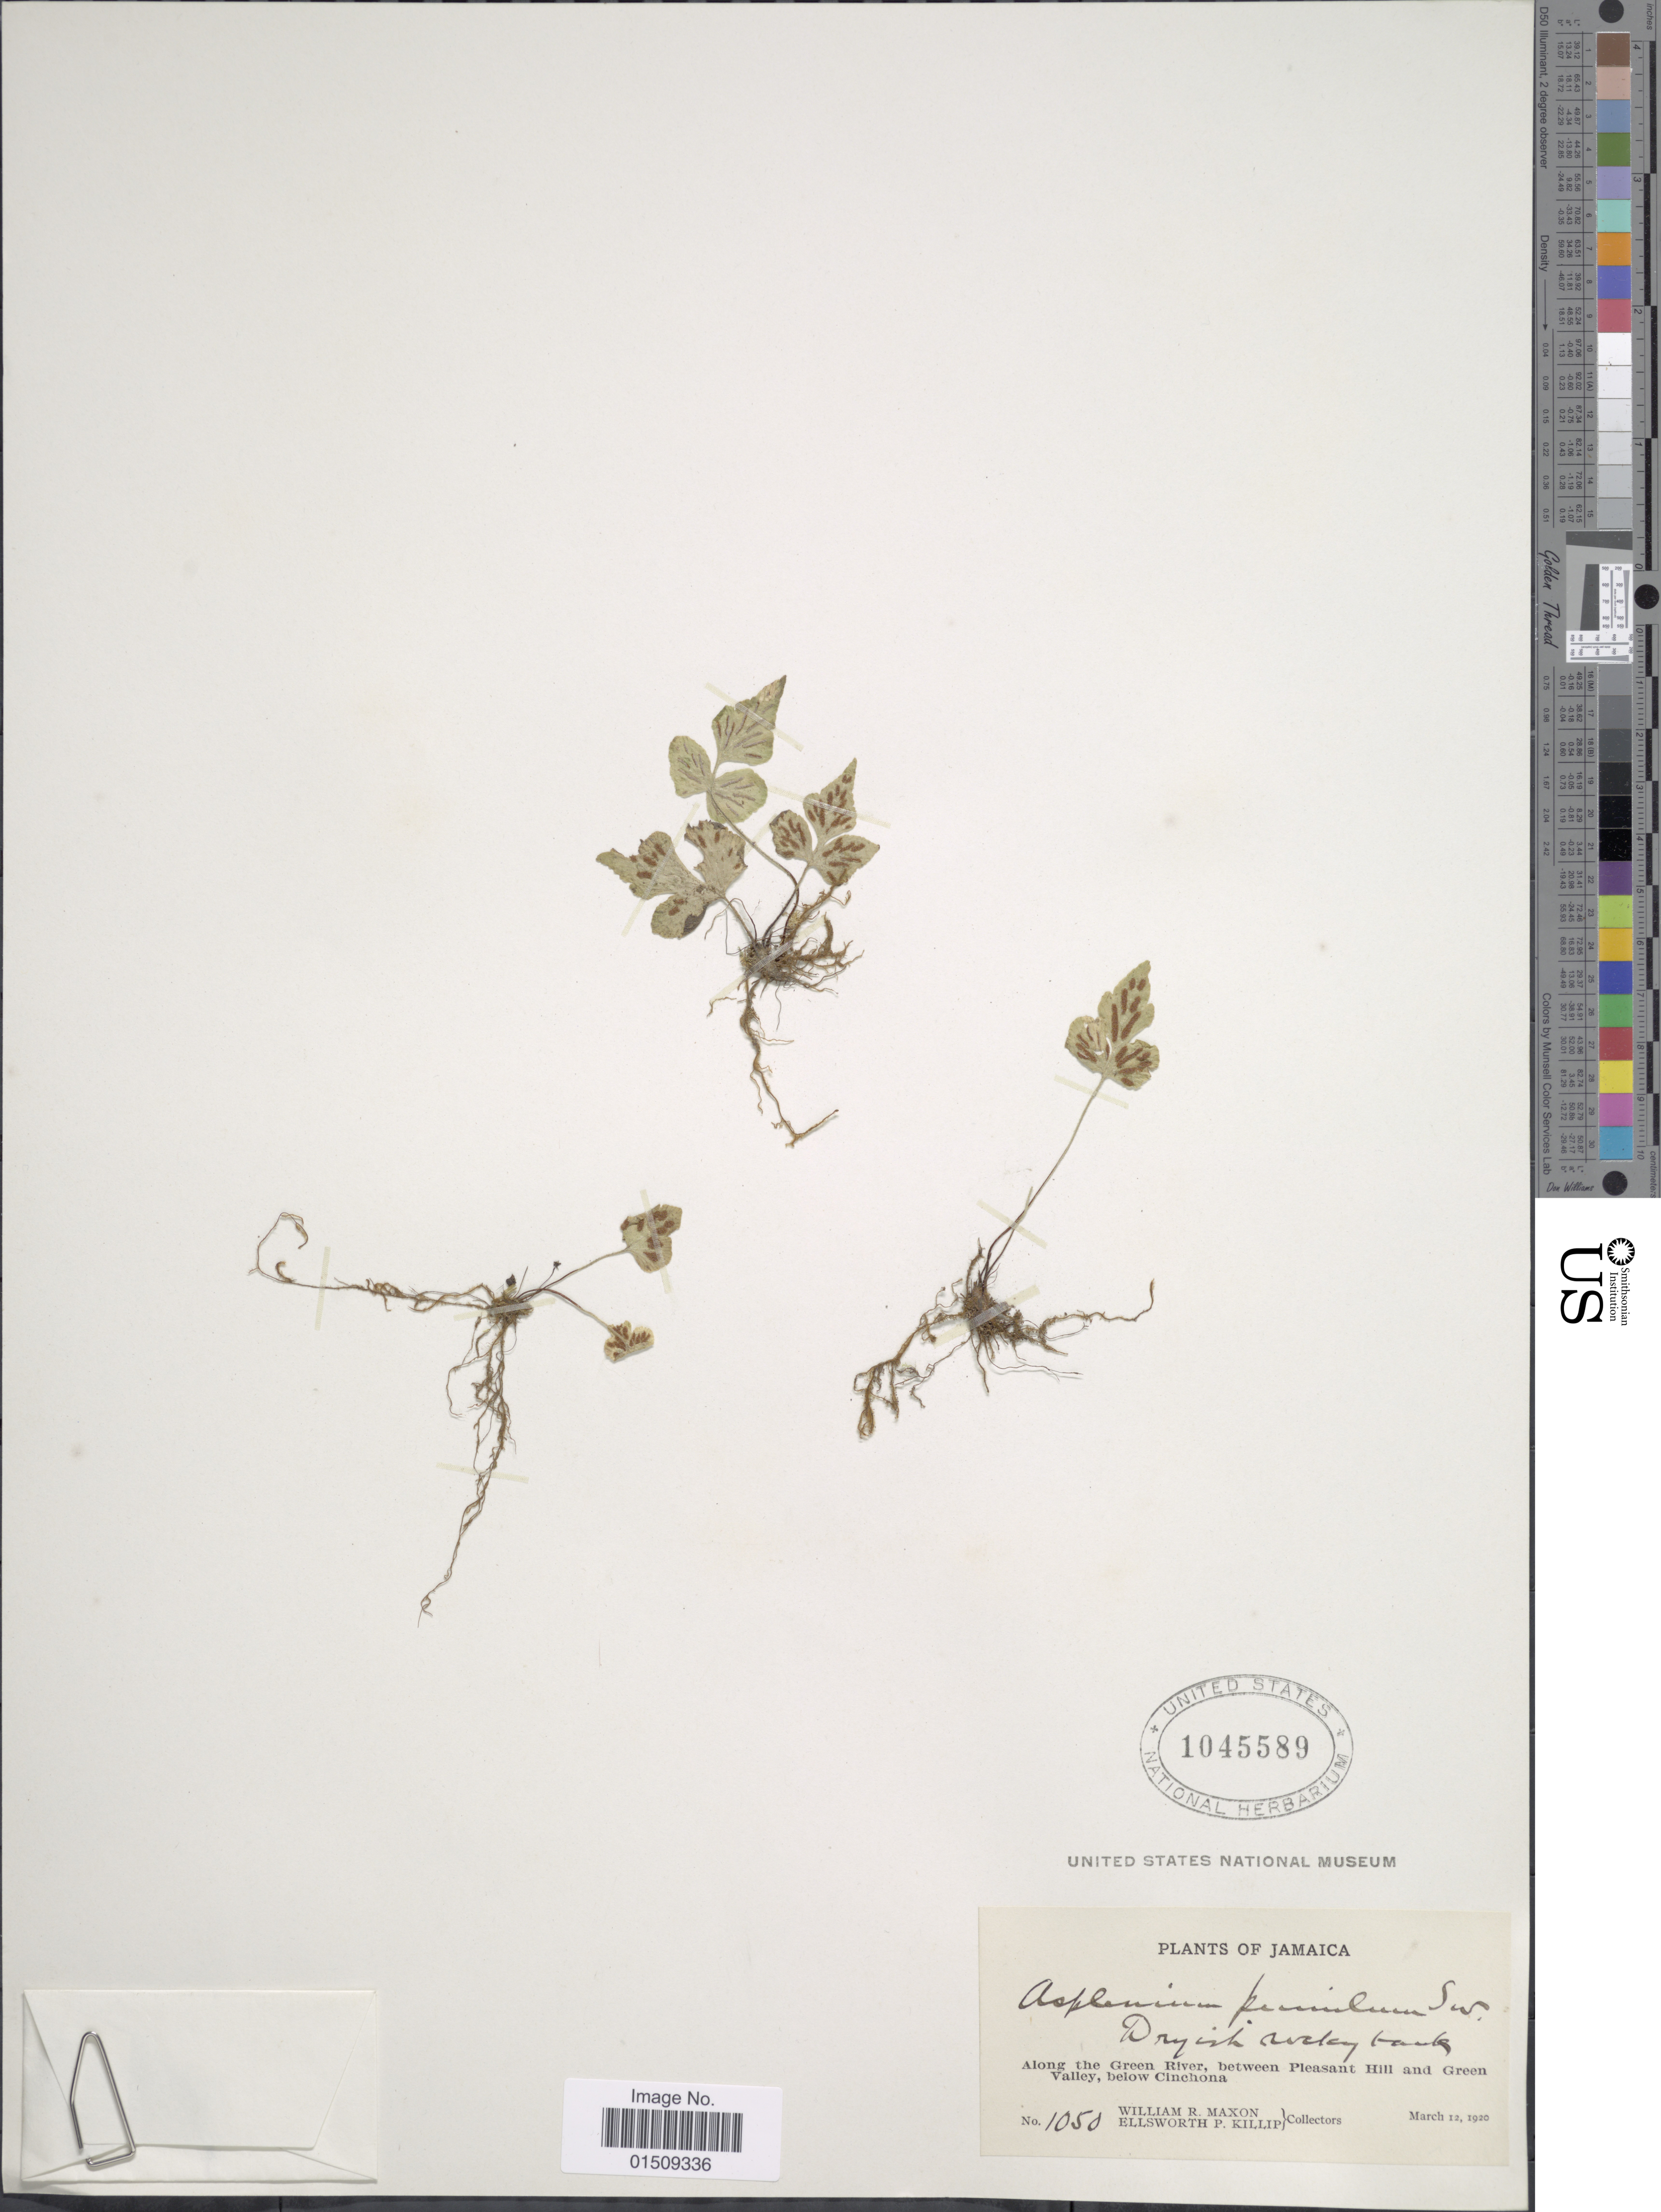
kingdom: Plantae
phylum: Tracheophyta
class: Polypodiopsida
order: Polypodiales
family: Aspleniaceae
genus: Asplenium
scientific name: Asplenium pumilum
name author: Sw.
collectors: W. R. Maxon & E. P. Killip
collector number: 1050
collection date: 1920-03-12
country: Jamaica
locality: Along the Green River, between Pleasant Hill and Green Valley, below Cinchona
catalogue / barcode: US 1045589